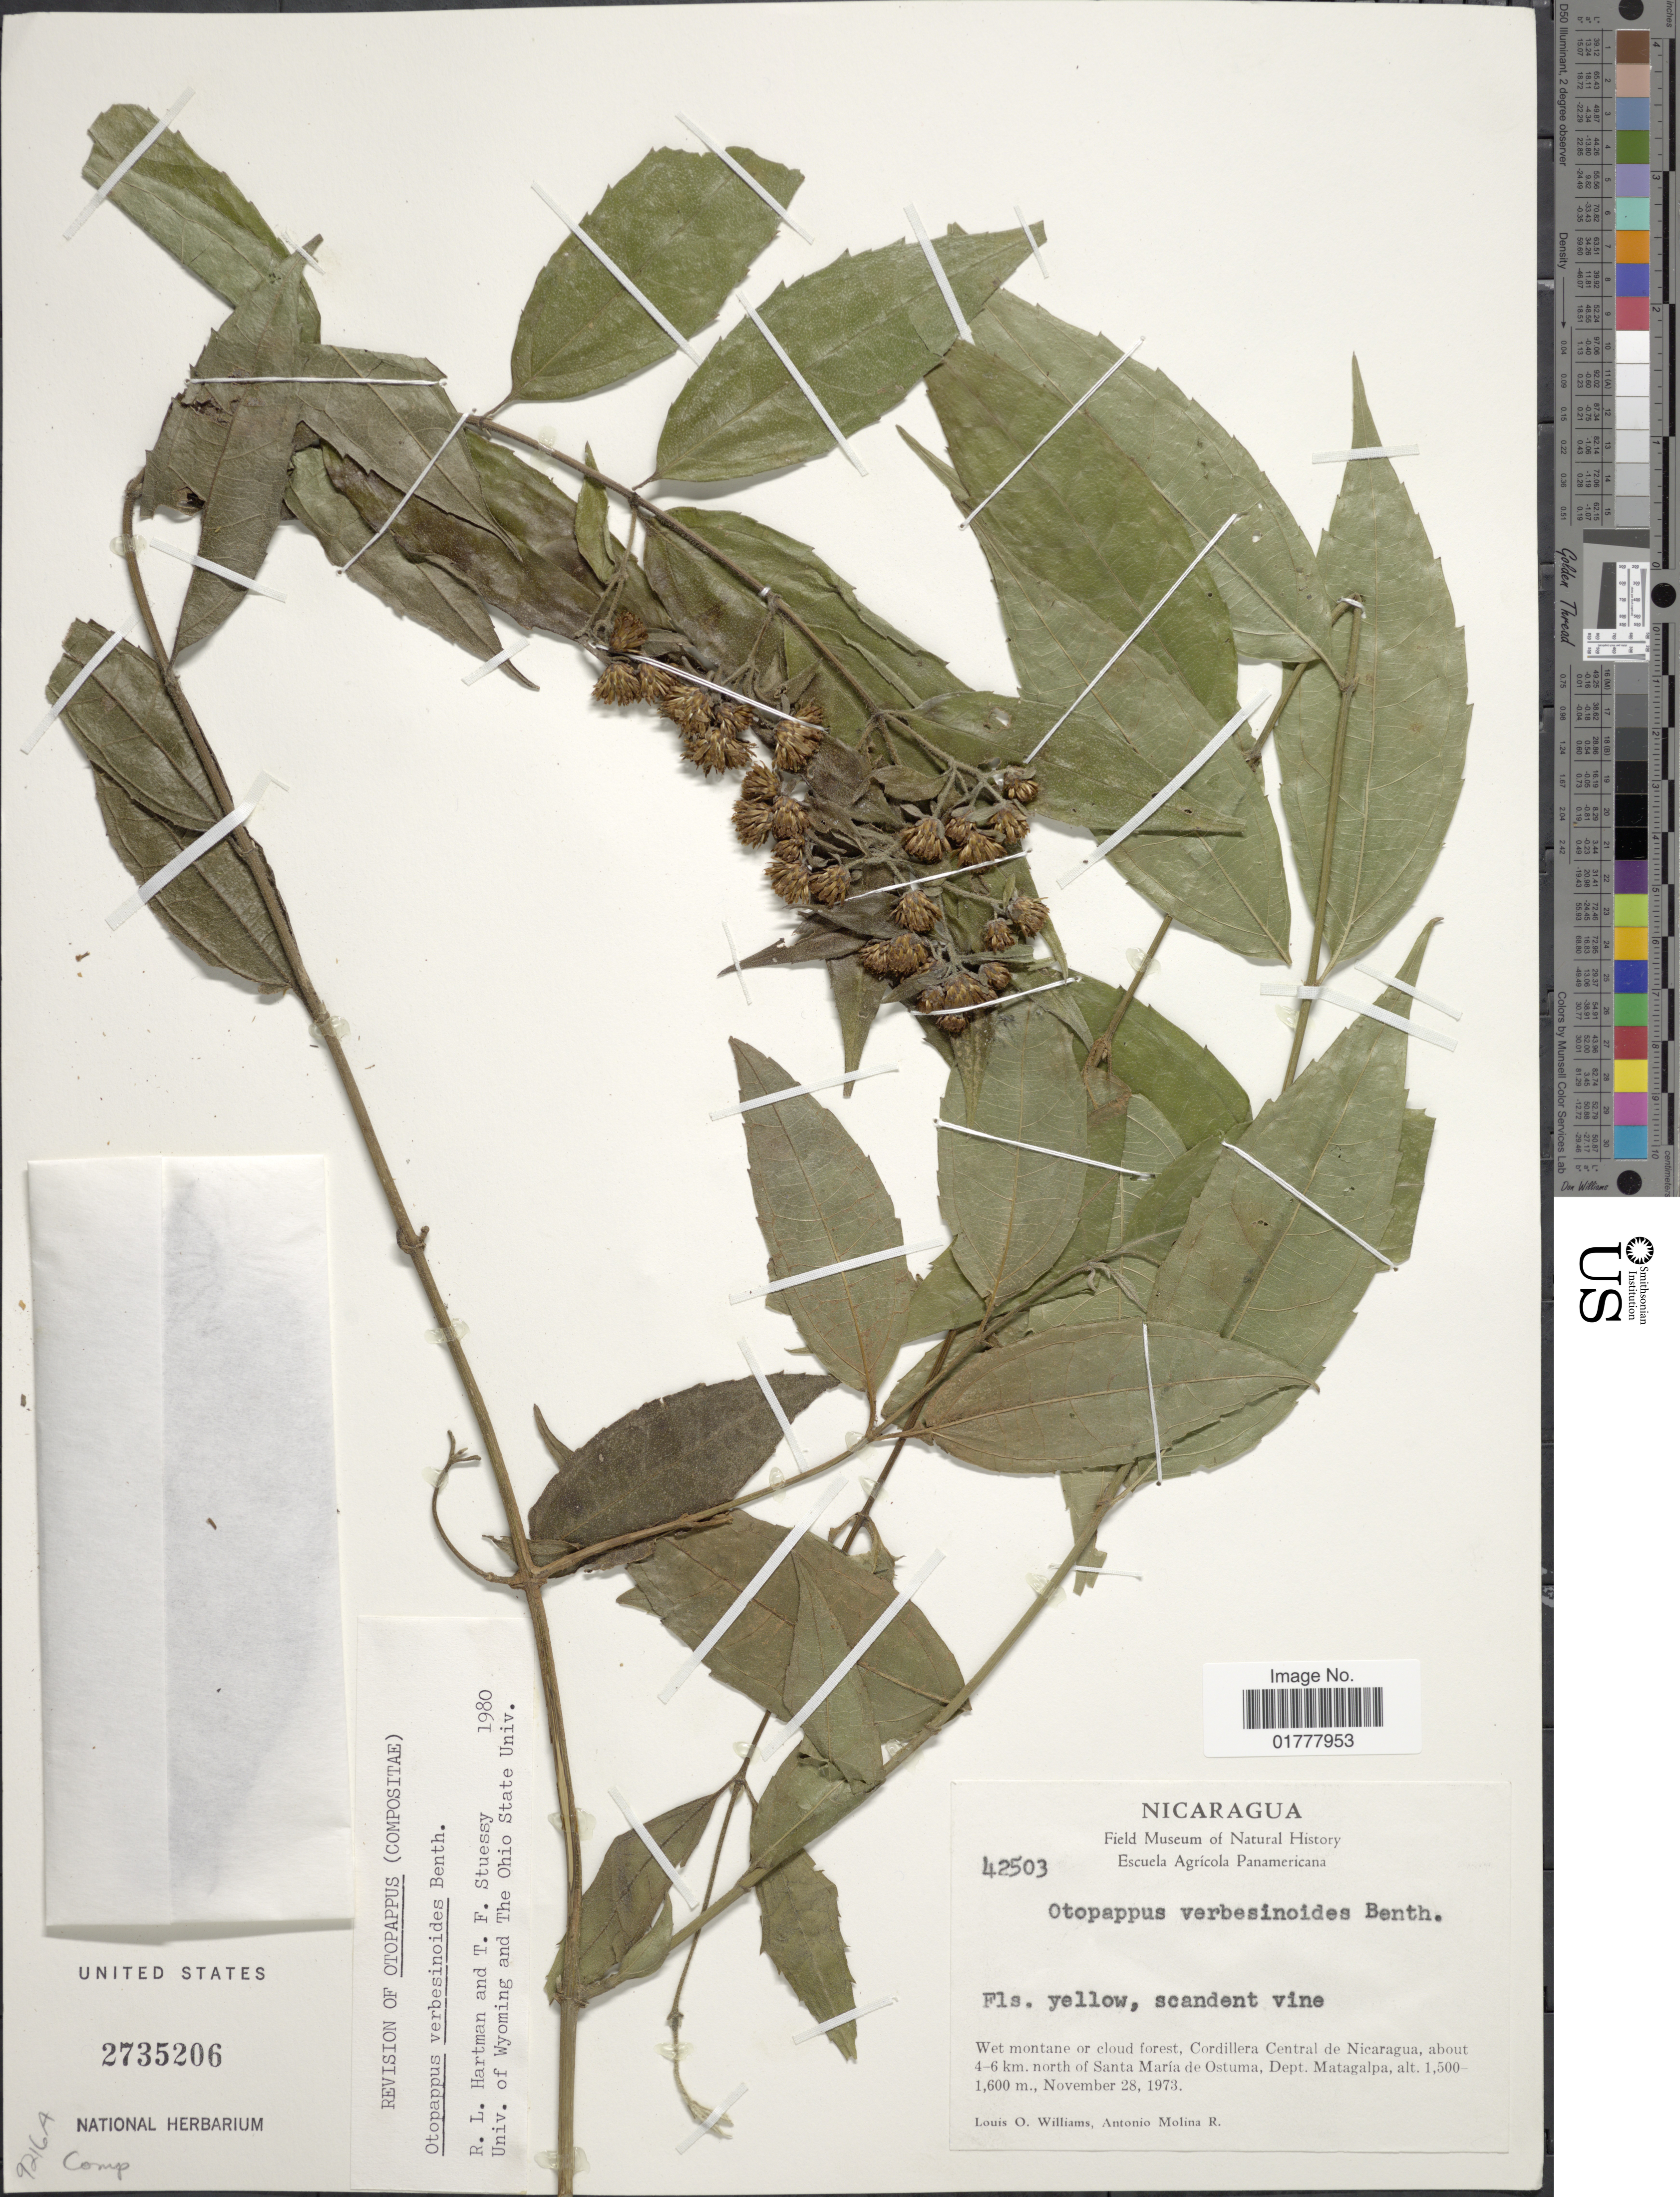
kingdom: Plantae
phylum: Tracheophyta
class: Magnoliopsida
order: Asterales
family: Asteraceae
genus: Otopappus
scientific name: Otopappus verbesinoides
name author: Benth.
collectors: L. O. Williams & A. Molina R.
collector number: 42503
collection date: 1973-11-28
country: Nicaragua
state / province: Matagalpa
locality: Wet montane or cloud forest, Cordillera Central de Nicaragua, about 4-6 km. north of Santa Maria de Ostuma, Dept. Matagalpa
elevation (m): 1500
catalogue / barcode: US 2735206